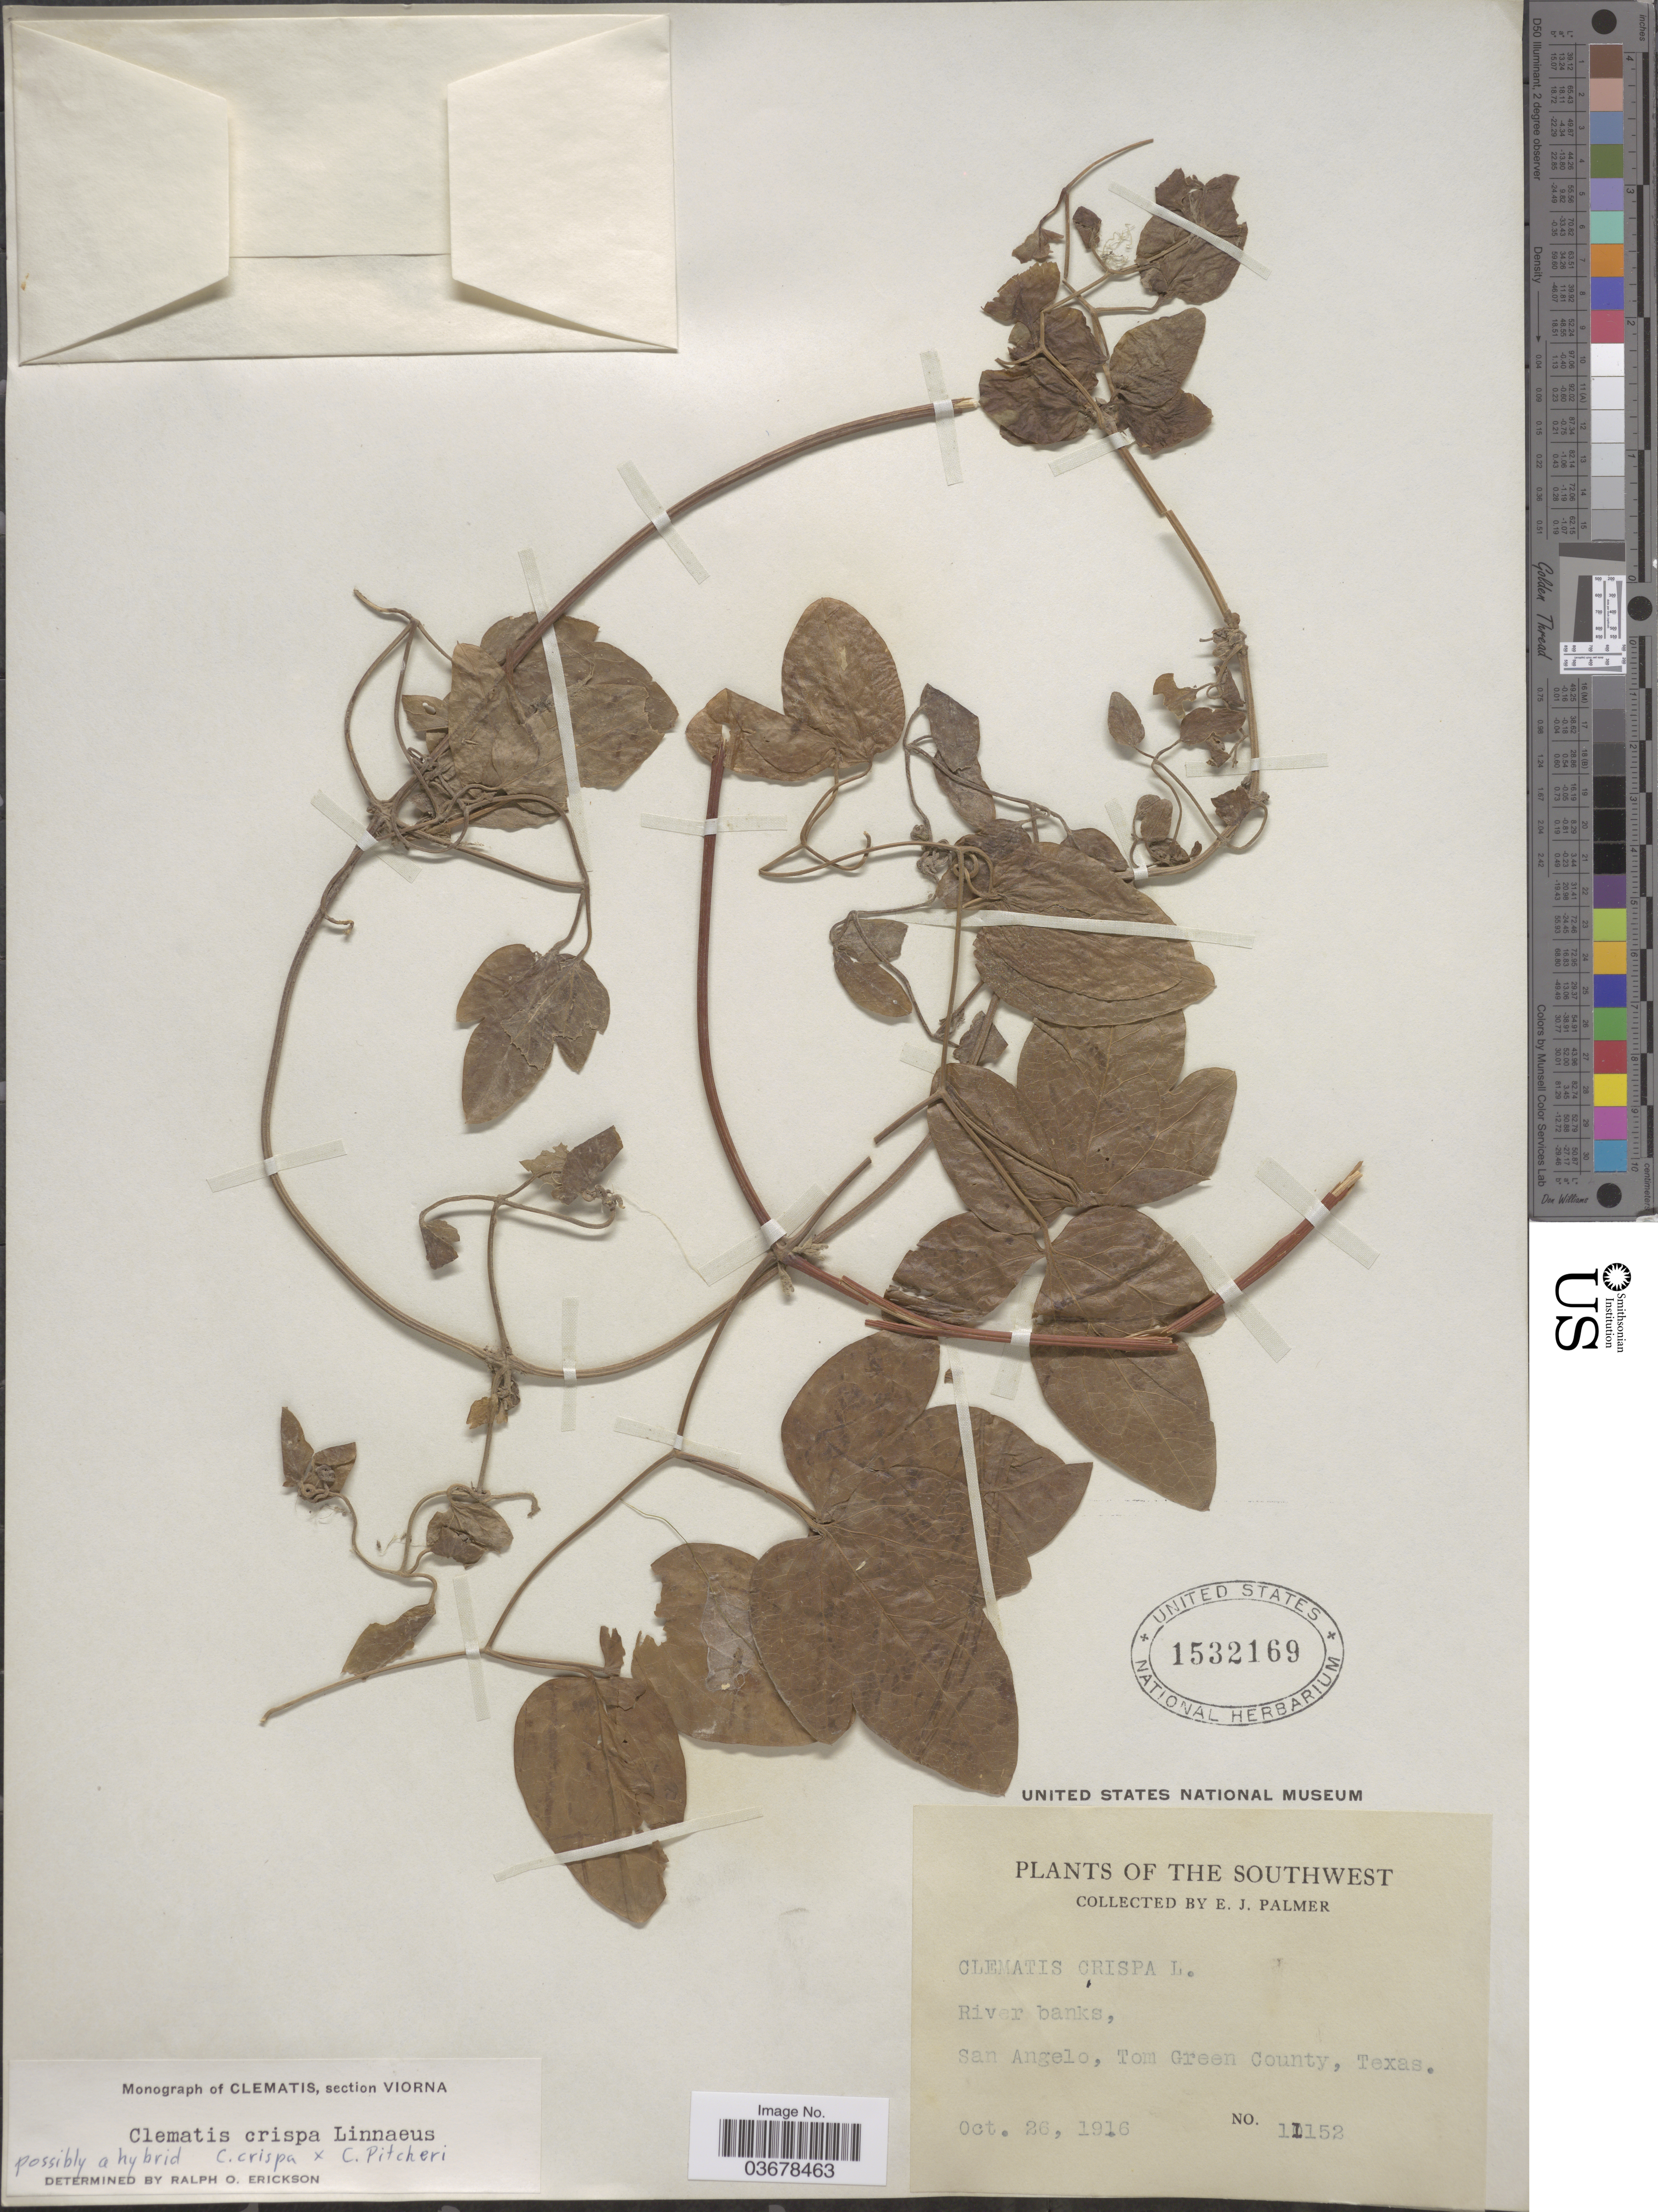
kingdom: Plantae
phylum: Tracheophyta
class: Magnoliopsida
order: Ranunculales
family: Ranunculaceae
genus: Clematis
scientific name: Clematis viorna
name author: L.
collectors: E. J. Palmer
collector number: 11152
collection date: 1916-10-26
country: United States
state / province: Texas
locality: Southwest. River banks, San Angelo, Tom Green County.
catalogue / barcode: US 1532169